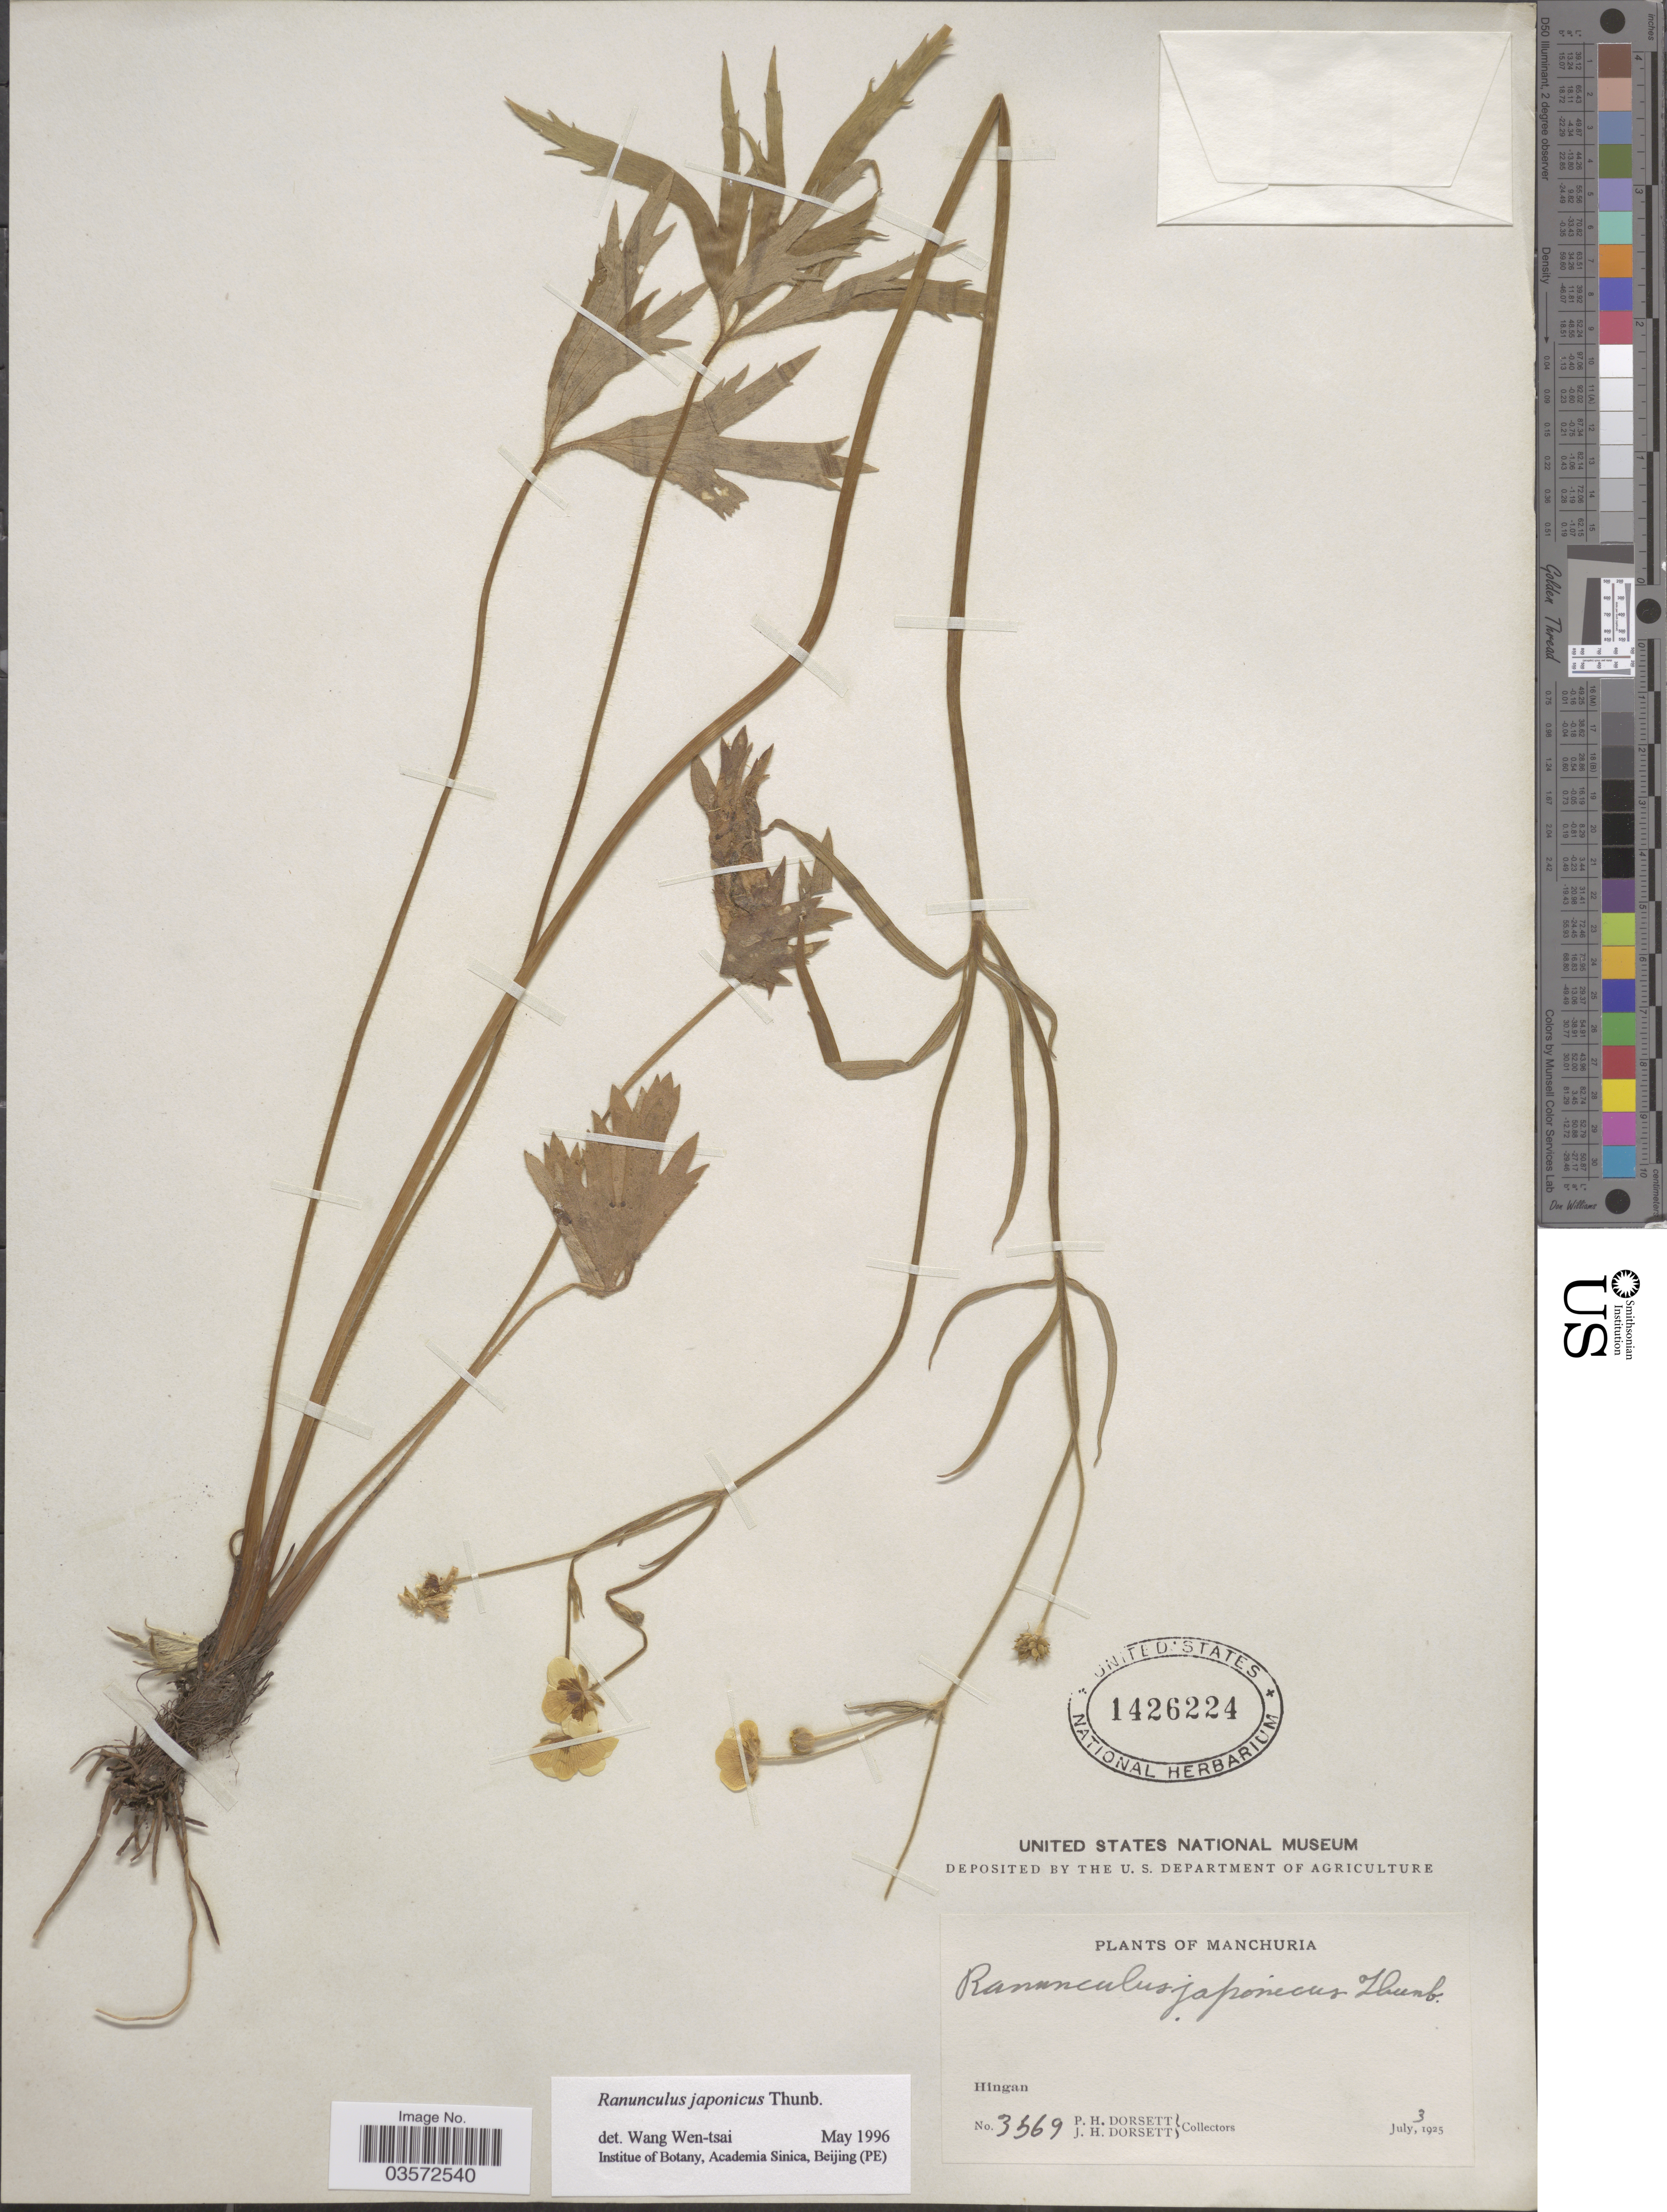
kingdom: Plantae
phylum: Tracheophyta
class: Magnoliopsida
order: Ranunculales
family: Ranunculaceae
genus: Ranunculus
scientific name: Ranunculus japonicus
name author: Thunb.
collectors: P. H. Dorsett & J. Dorsett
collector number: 3569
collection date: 1925-07-03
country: China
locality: Manchuria. Hingan.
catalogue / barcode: US 1426224